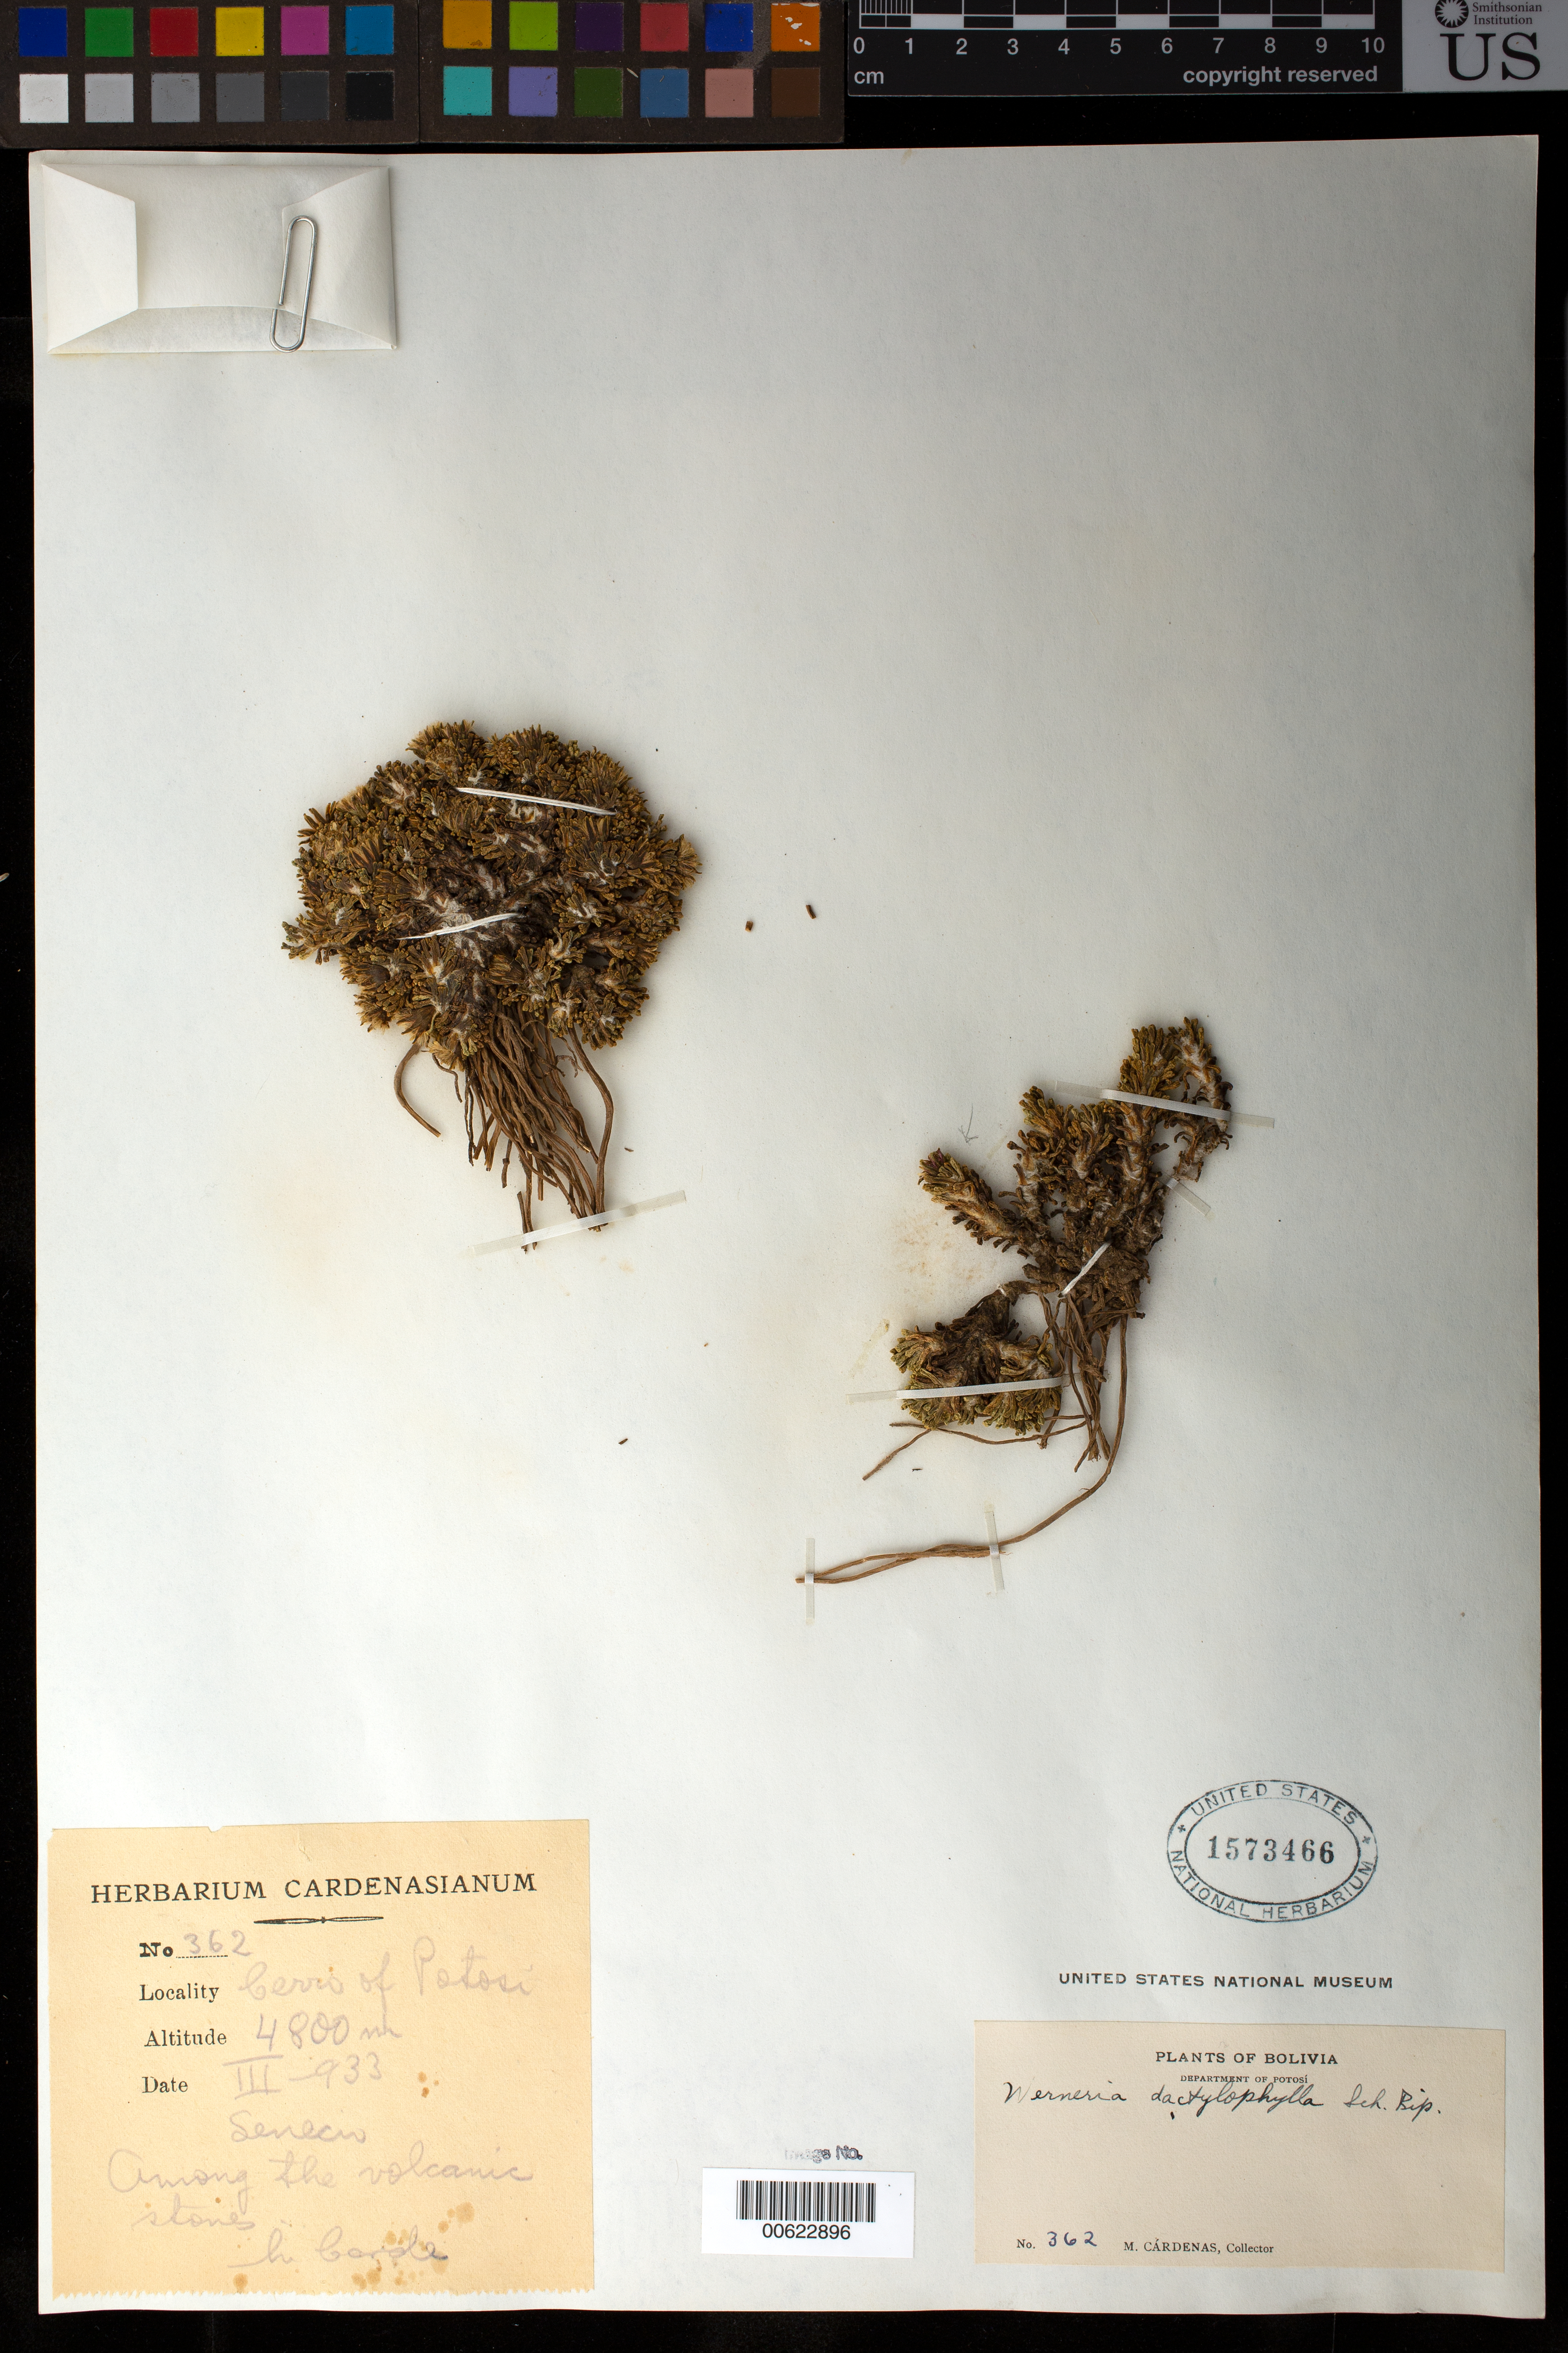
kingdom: Plantae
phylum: Tracheophyta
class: Magnoliopsida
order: Asterales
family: Asteraceae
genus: Werneria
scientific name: Werneria dactylophylla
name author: Sch. Bip.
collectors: M. Cárdenas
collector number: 362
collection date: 1933-03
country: Bolivia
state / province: Potosi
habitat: Cerro of Potosi; among the volcanic stones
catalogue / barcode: US 1573466